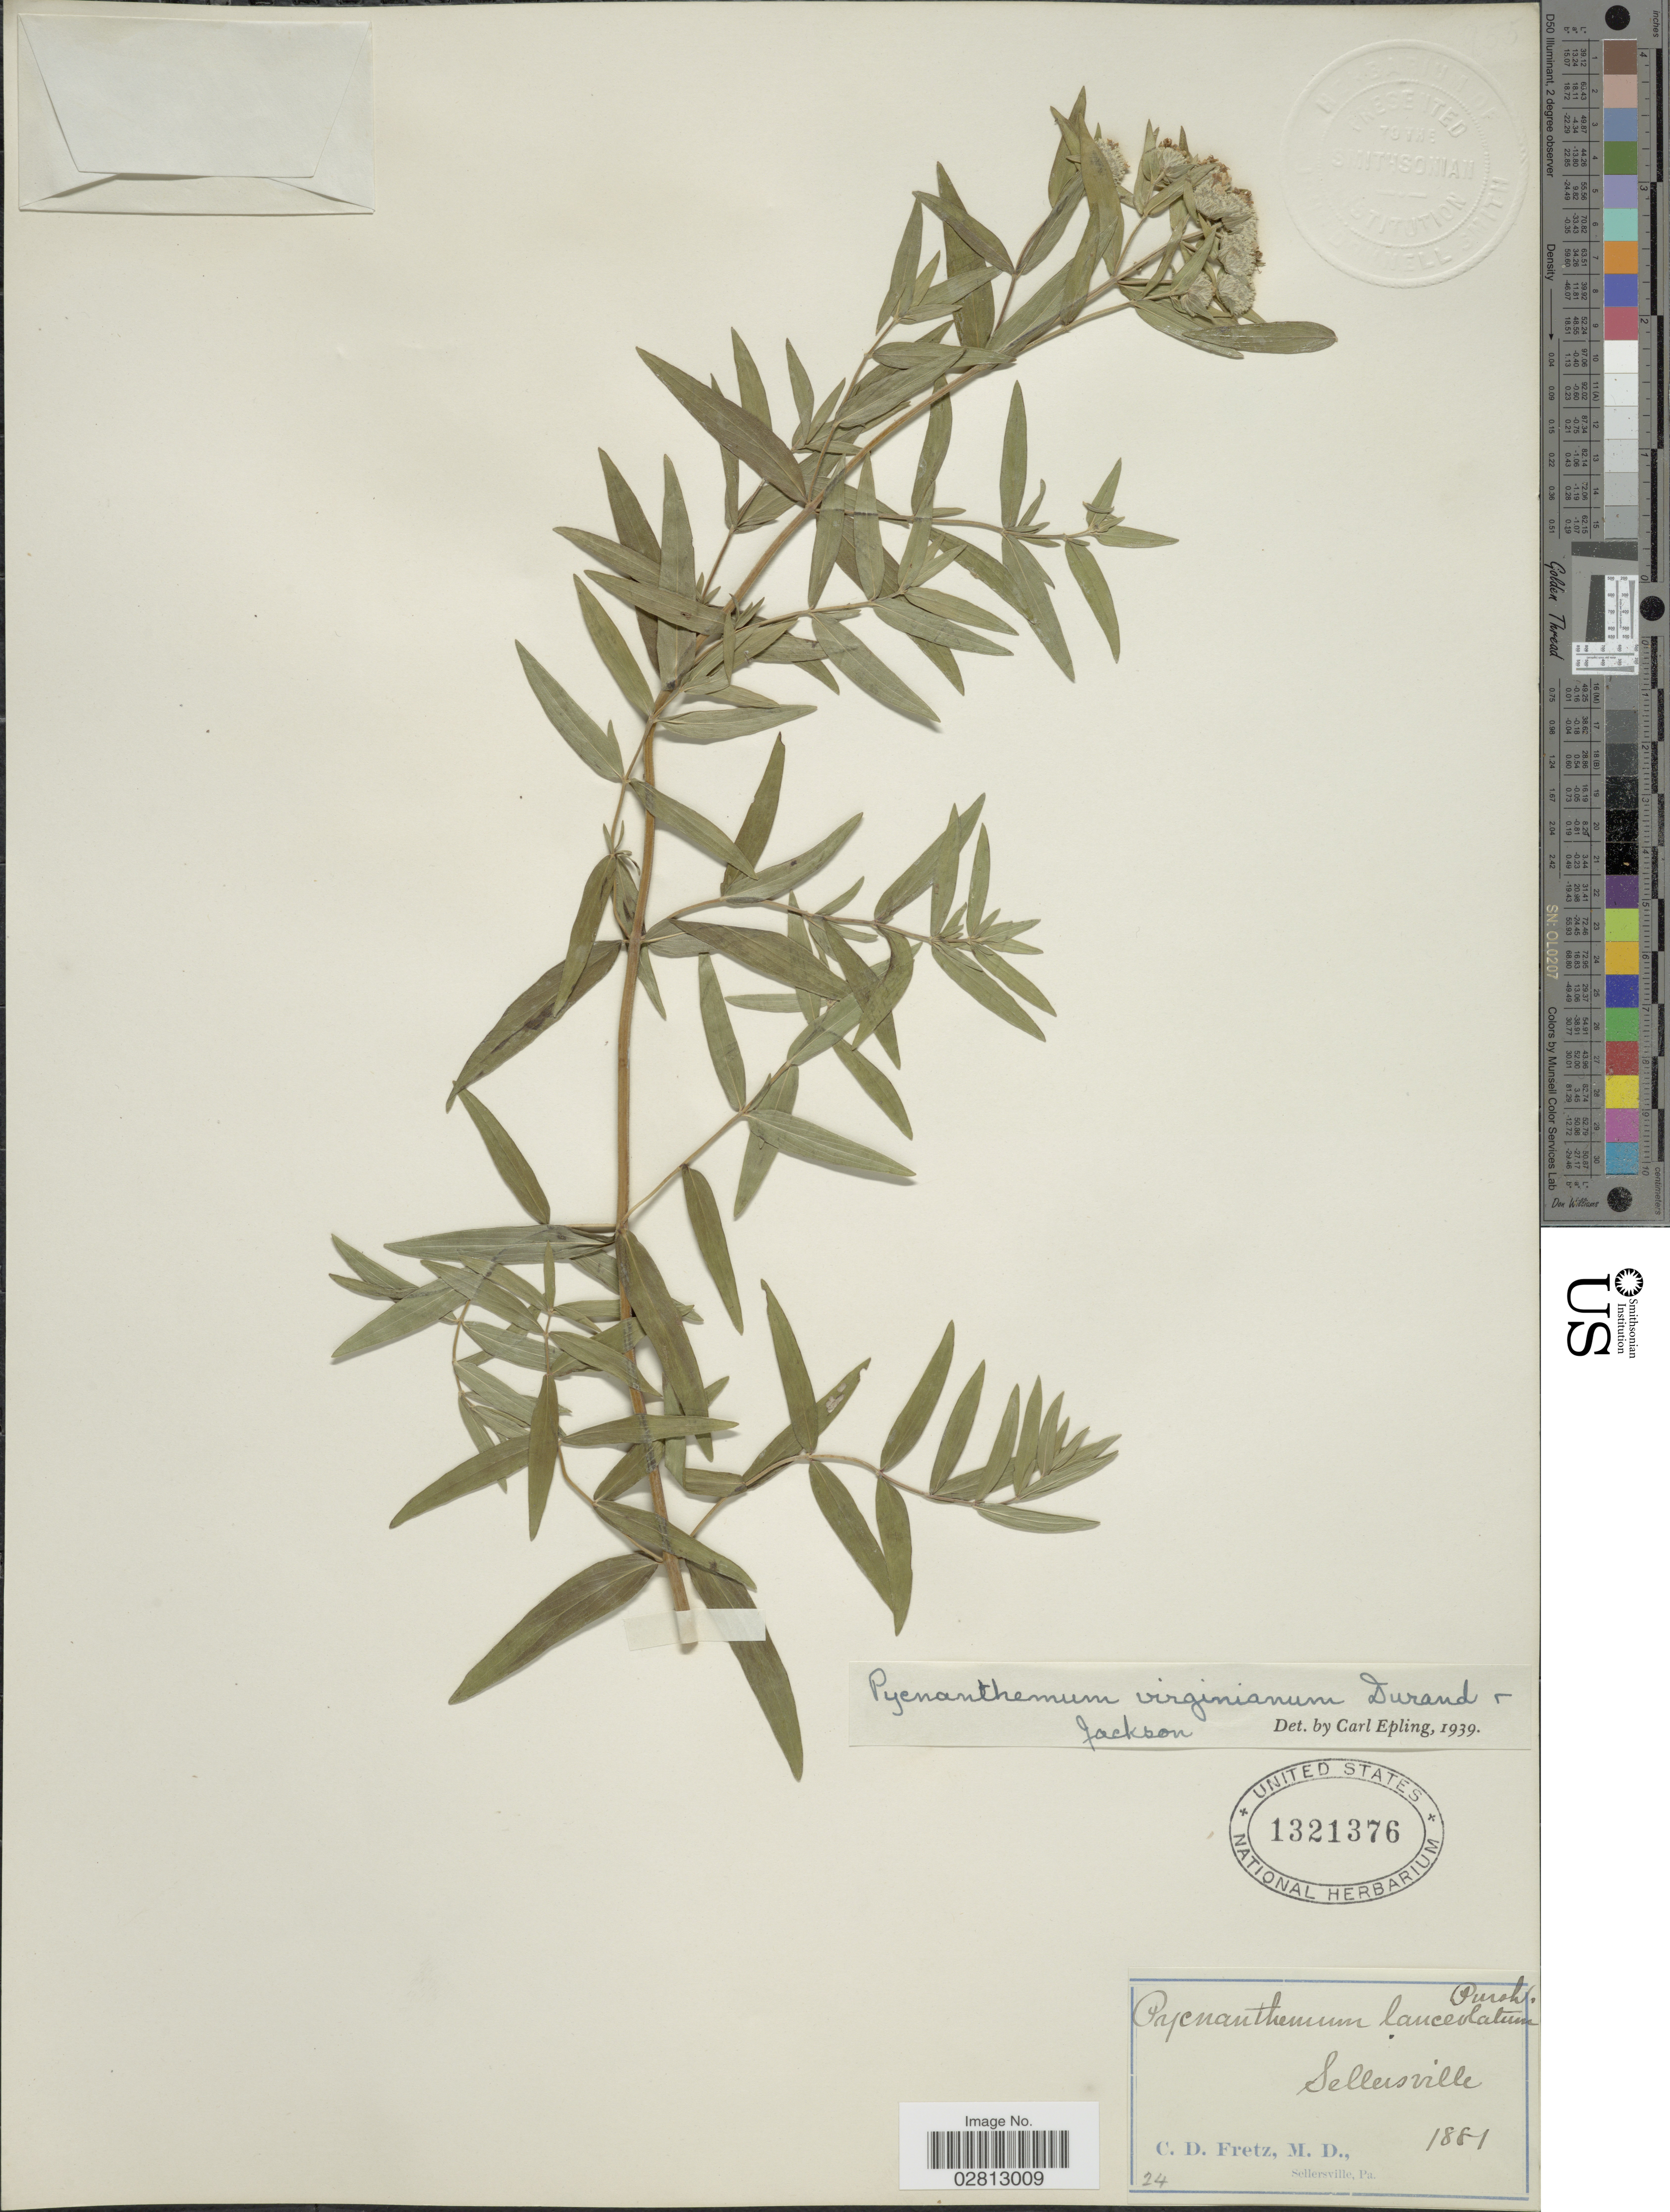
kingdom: Plantae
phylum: Tracheophyta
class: Magnoliopsida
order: Lamiales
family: Lamiaceae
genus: Pycnanthemum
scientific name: Pycnanthemum virginianum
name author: (L.) Durand & B.D. Jacks. ex B.L. Rob. & Fernald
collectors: C. D. Fretz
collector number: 24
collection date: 1881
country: United States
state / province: Pennsylvania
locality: Sellersville.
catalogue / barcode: US 1321376